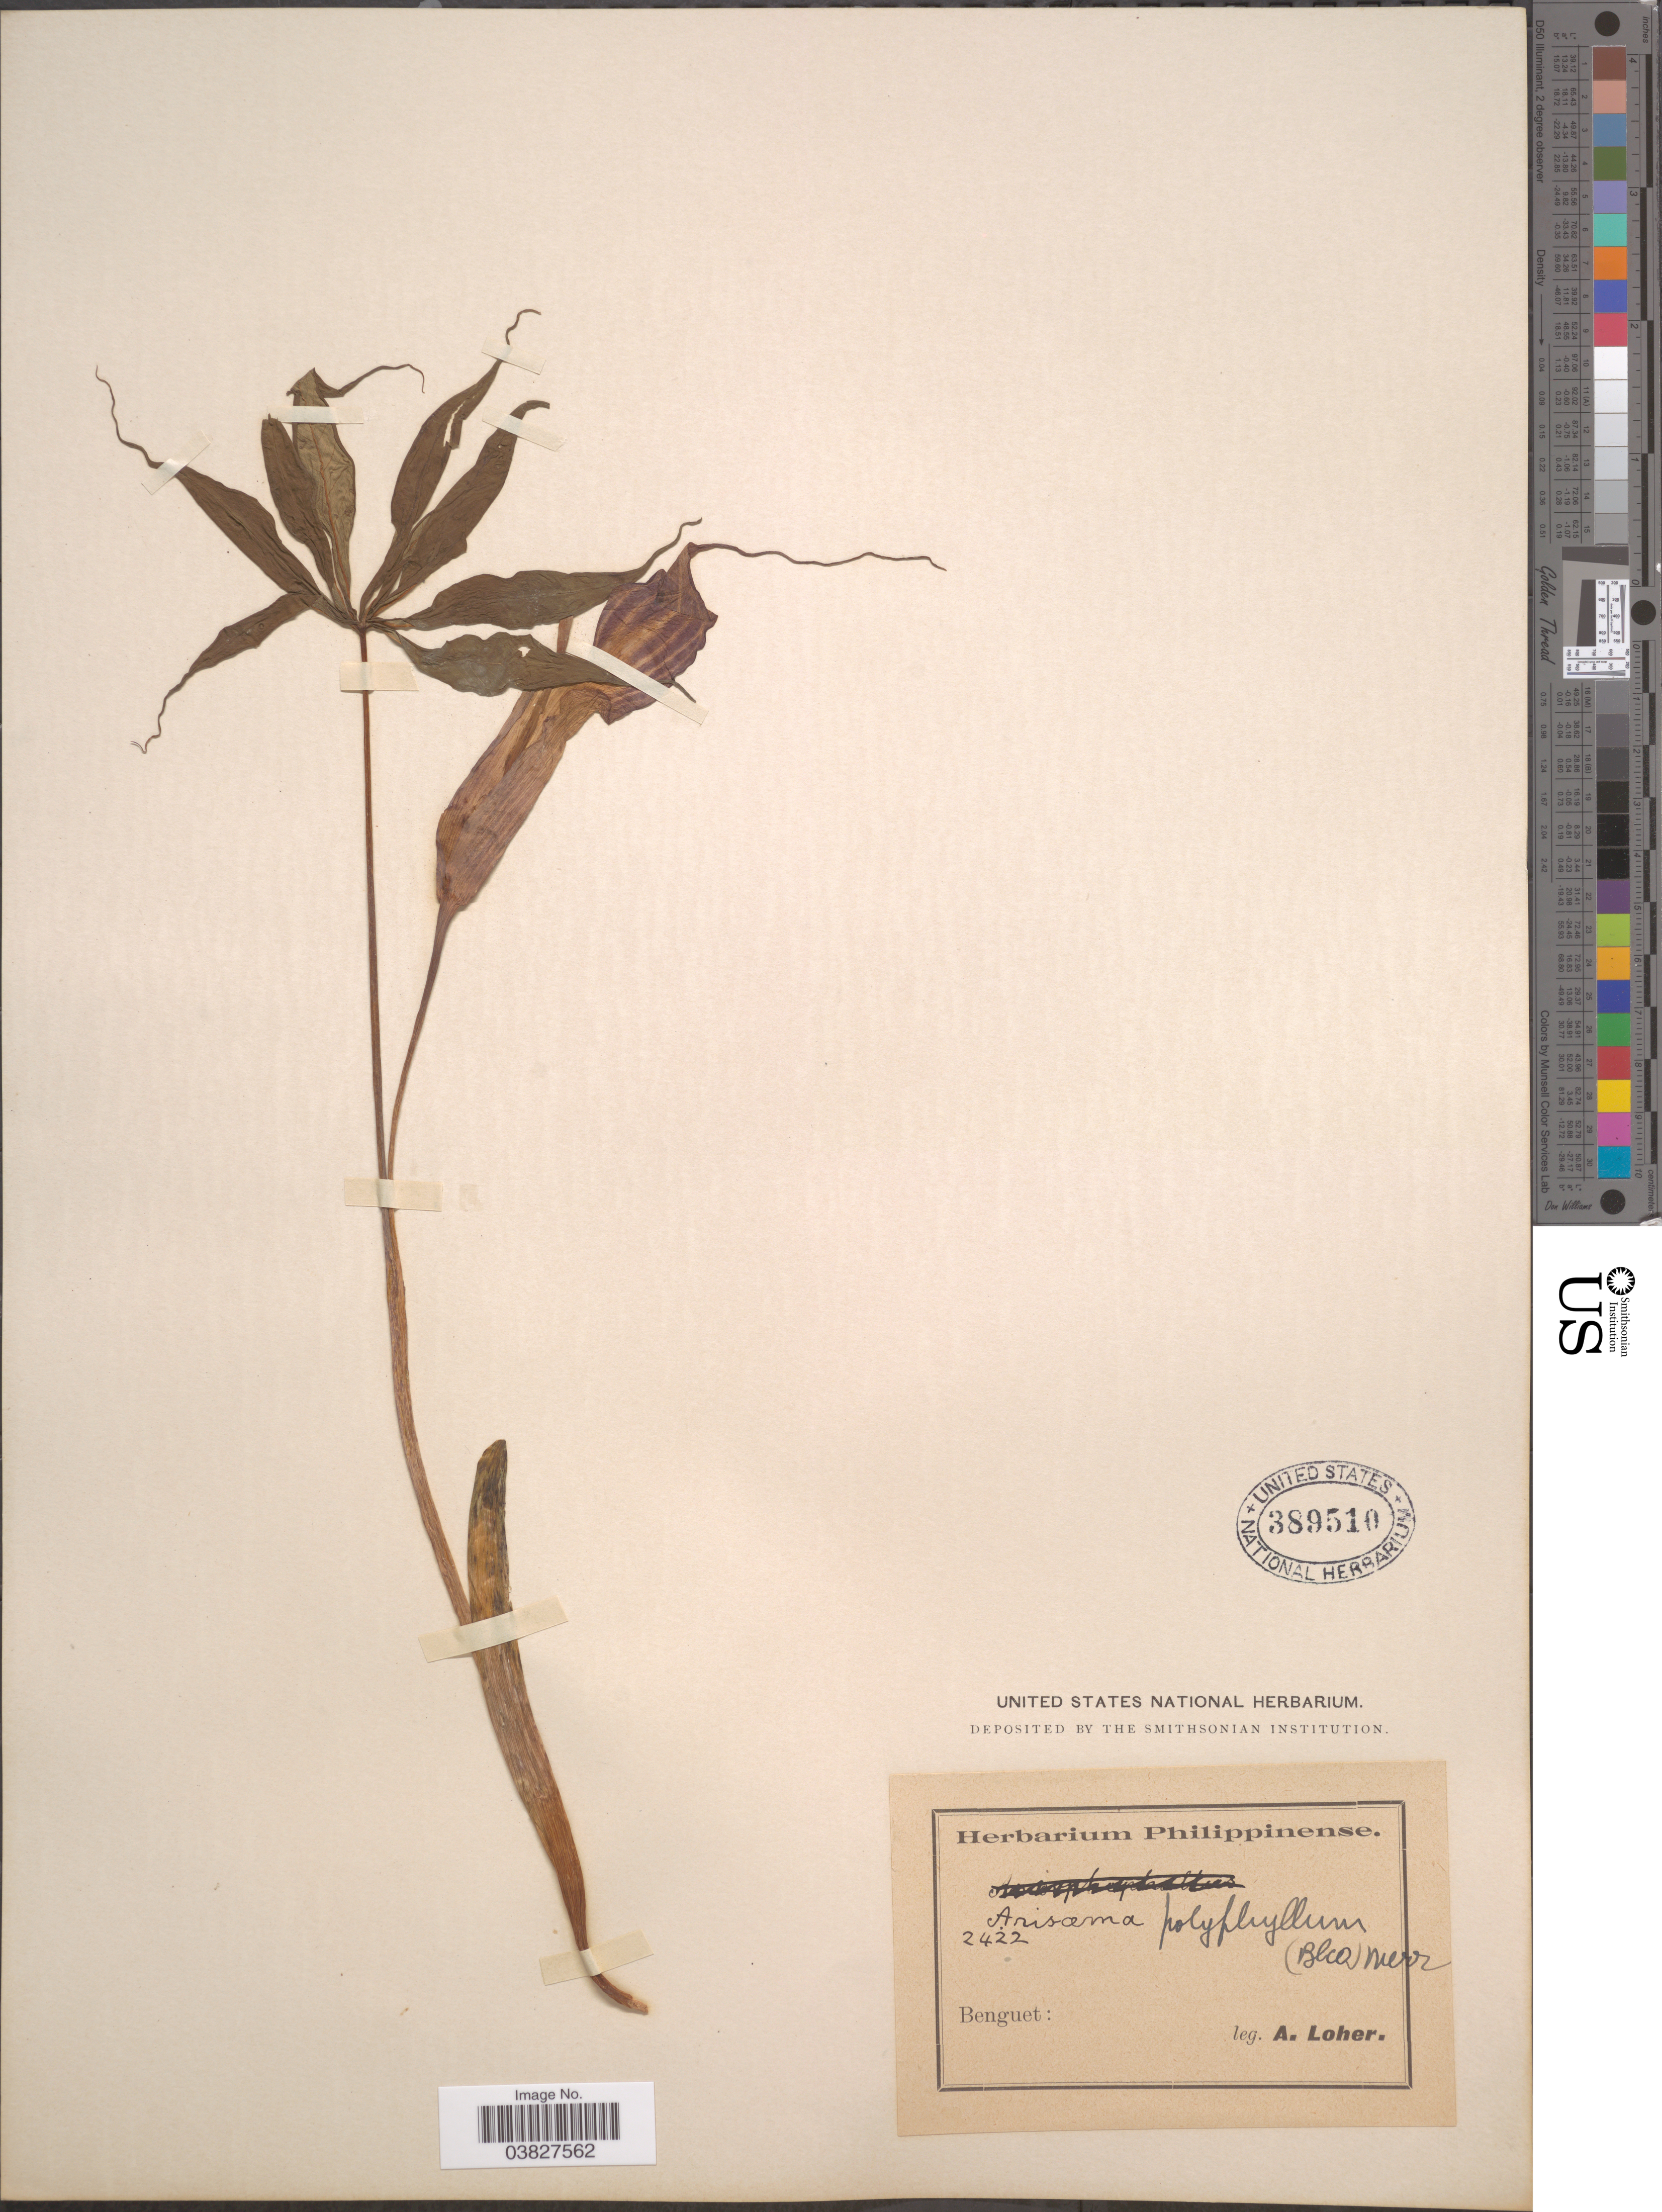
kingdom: Plantae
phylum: Tracheophyta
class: Liliopsida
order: Alismatales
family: Araceae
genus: Arisaema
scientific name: Arisaema polyphyllum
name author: (Blanco) Merr.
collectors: A. Loher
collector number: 2422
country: Philippines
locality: Benguet.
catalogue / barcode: US 389510